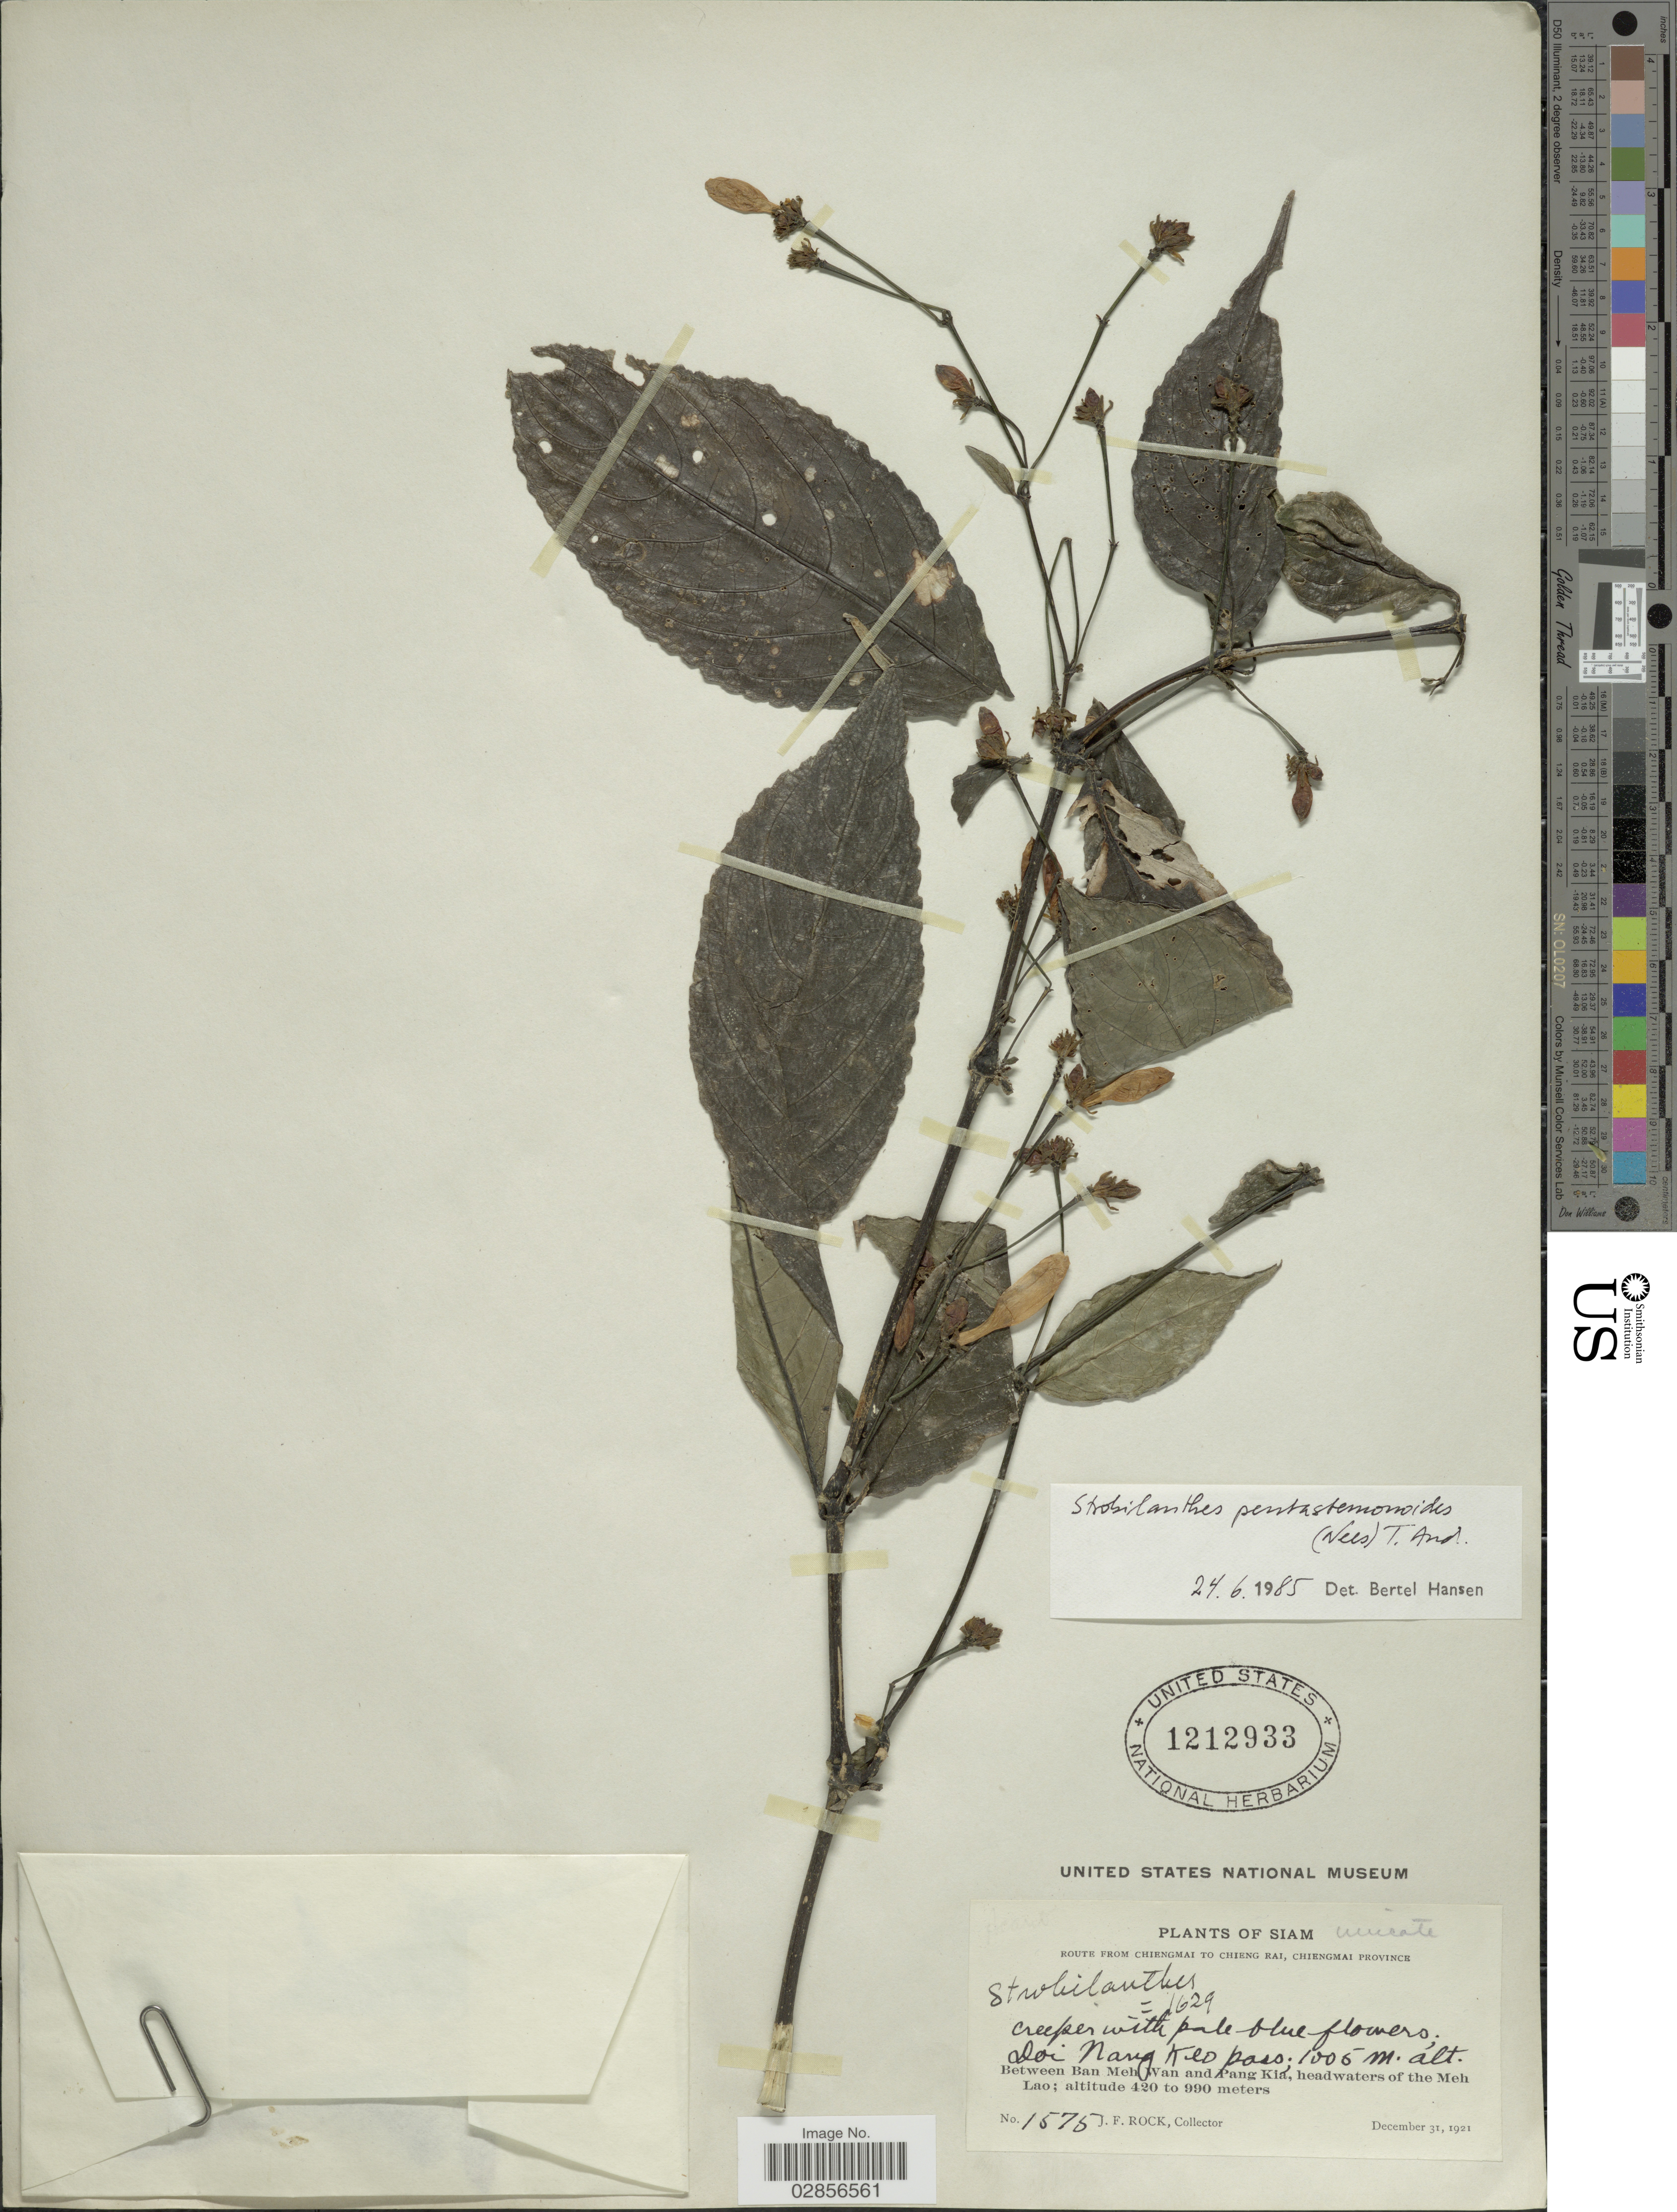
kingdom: Plantae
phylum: Tracheophyta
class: Magnoliopsida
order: Lamiales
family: Acanthaceae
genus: Strobilanthes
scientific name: Strobilanthes pentstemonoides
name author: (Nees) T. Anderson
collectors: J. Rock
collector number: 1575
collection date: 1921-12-31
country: Thailand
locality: Siam, Doi Nang Keo paso, Between Ban Meh Wan and Pang Kia, headwaters of the Meh Lao.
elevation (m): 420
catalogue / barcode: US 1212933